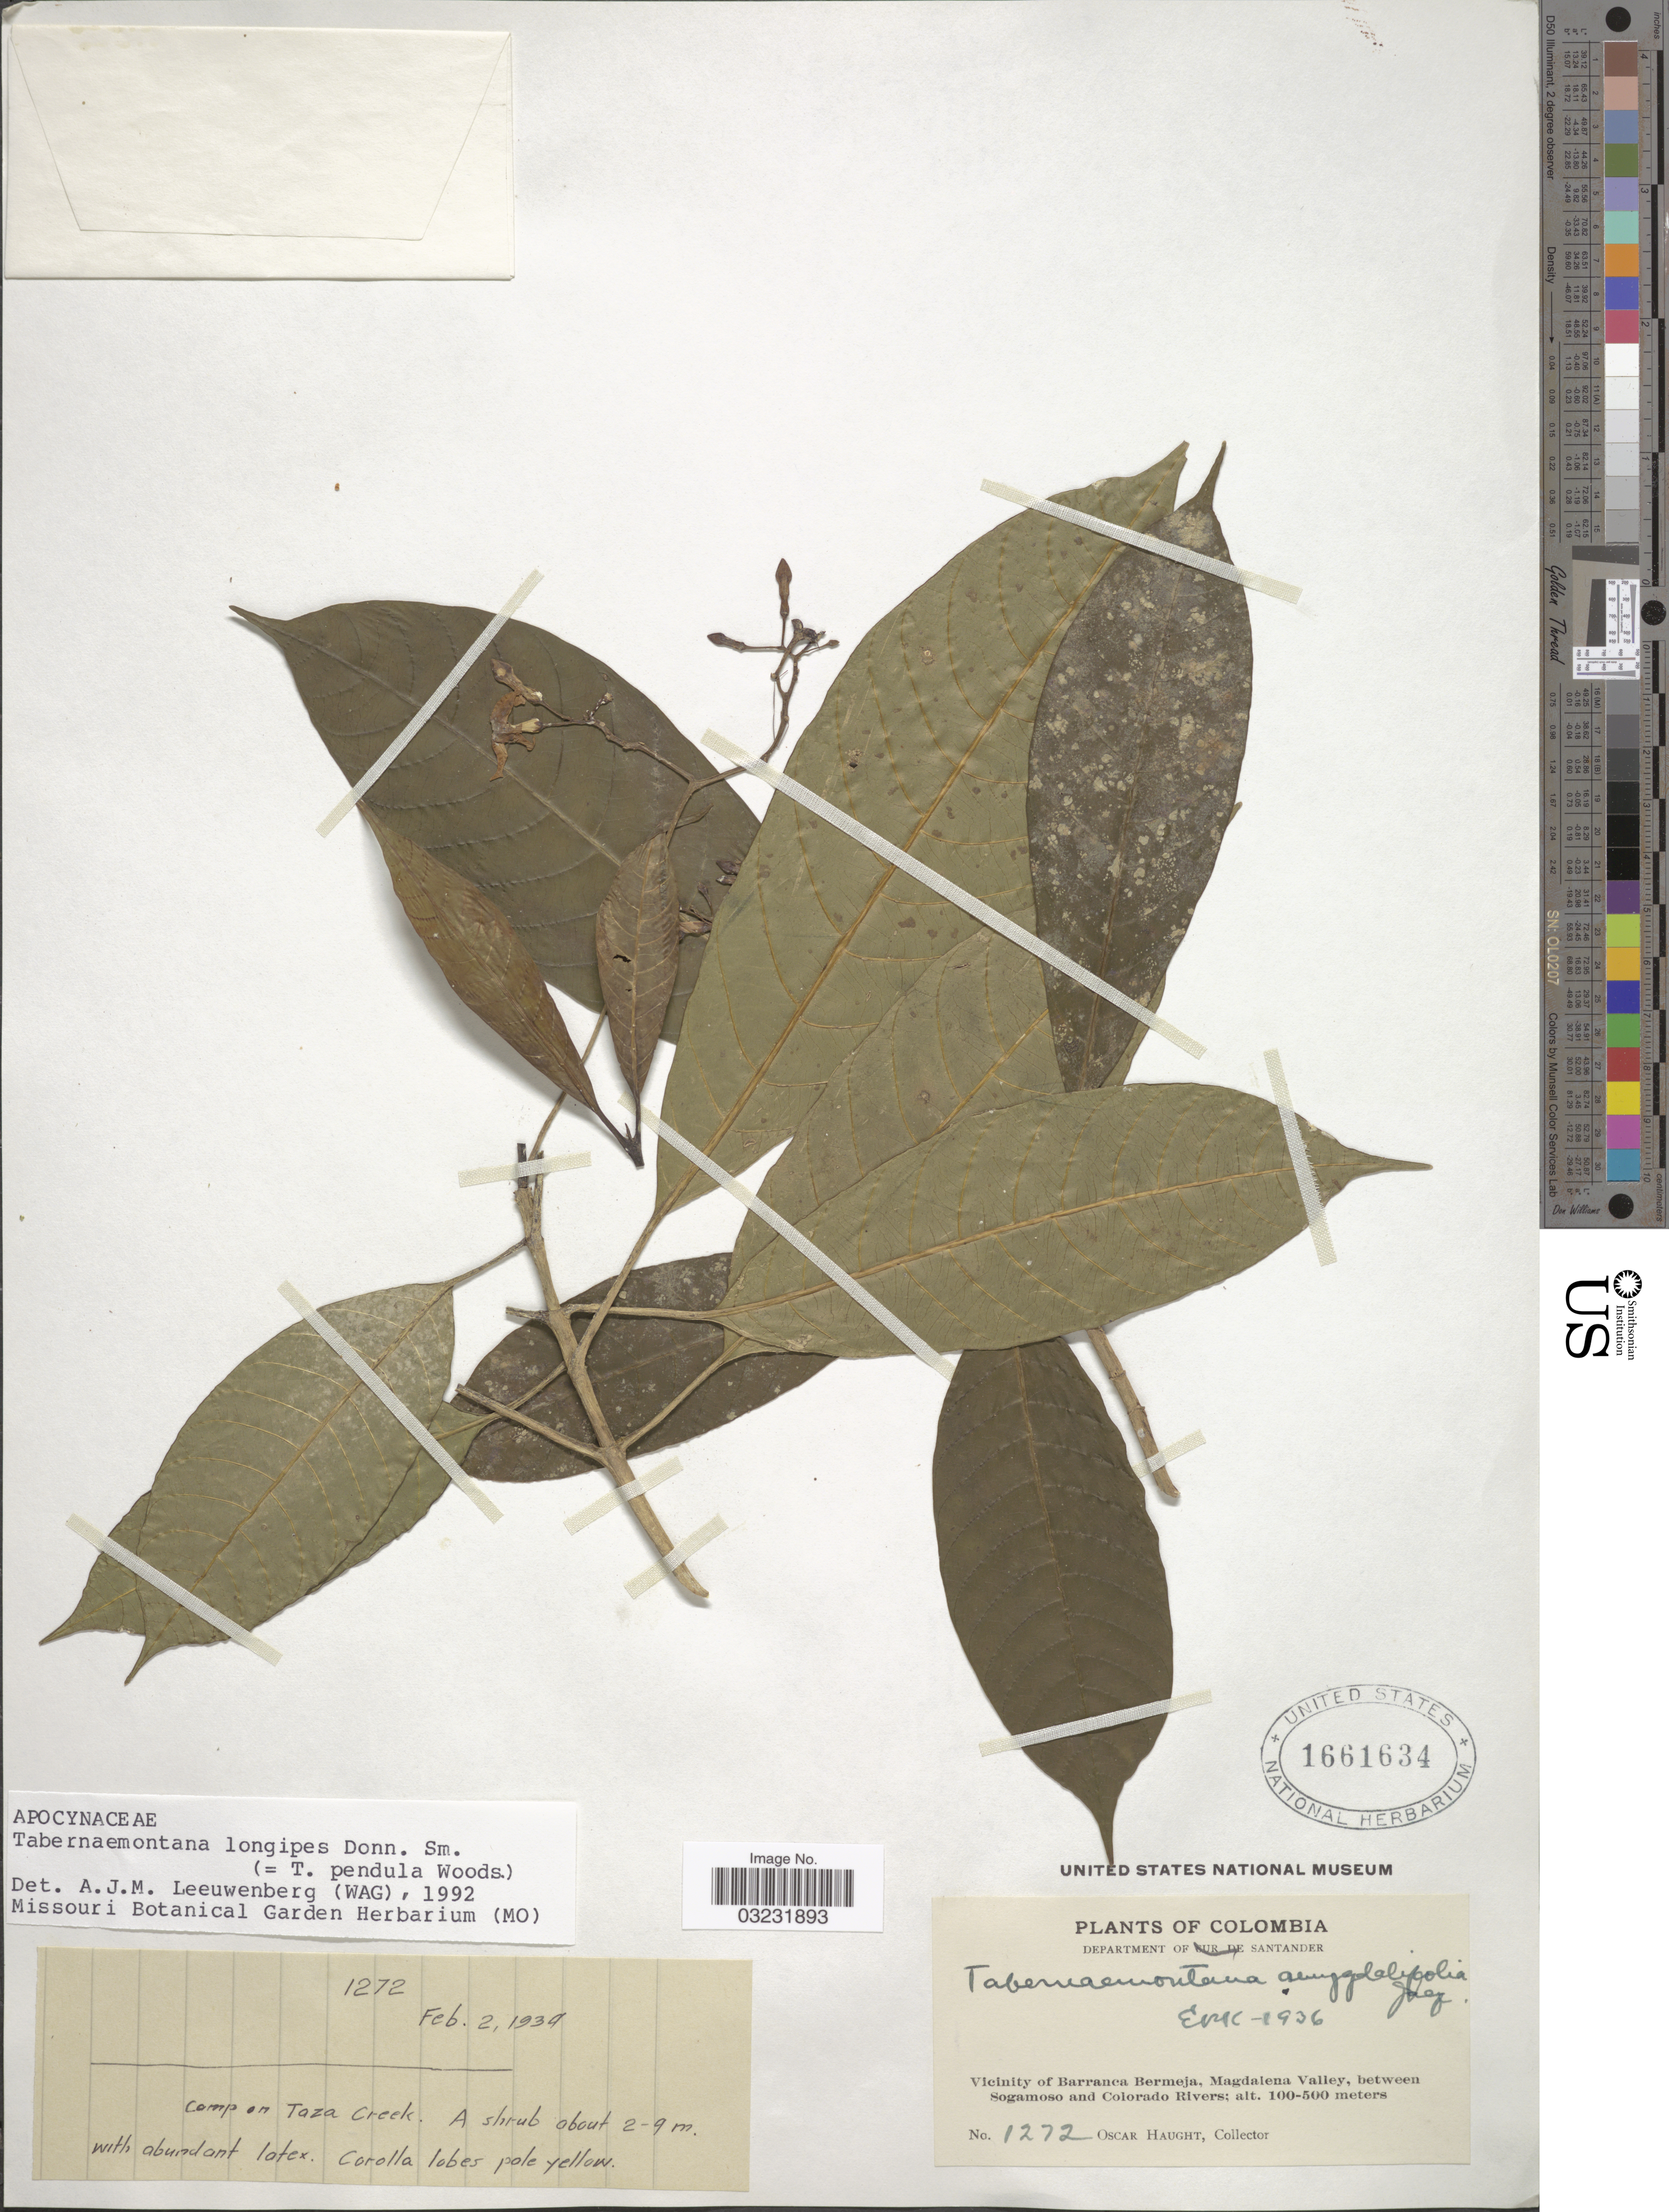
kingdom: Plantae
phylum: Tracheophyta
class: Magnoliopsida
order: Gentianales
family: Apocynaceae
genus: Tabernaemontana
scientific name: Tabernaemontana longipes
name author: Donn. Sm.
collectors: O. L. Haught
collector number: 1272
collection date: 1934-02-02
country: Colombia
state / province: Santander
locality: Department of Santander. Vicinity of Barranca Bermeja, Magdalena Valley, between Sogamoso and Colorado Rivers. Camp on Taza Creek.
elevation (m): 100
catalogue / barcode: US 1661634